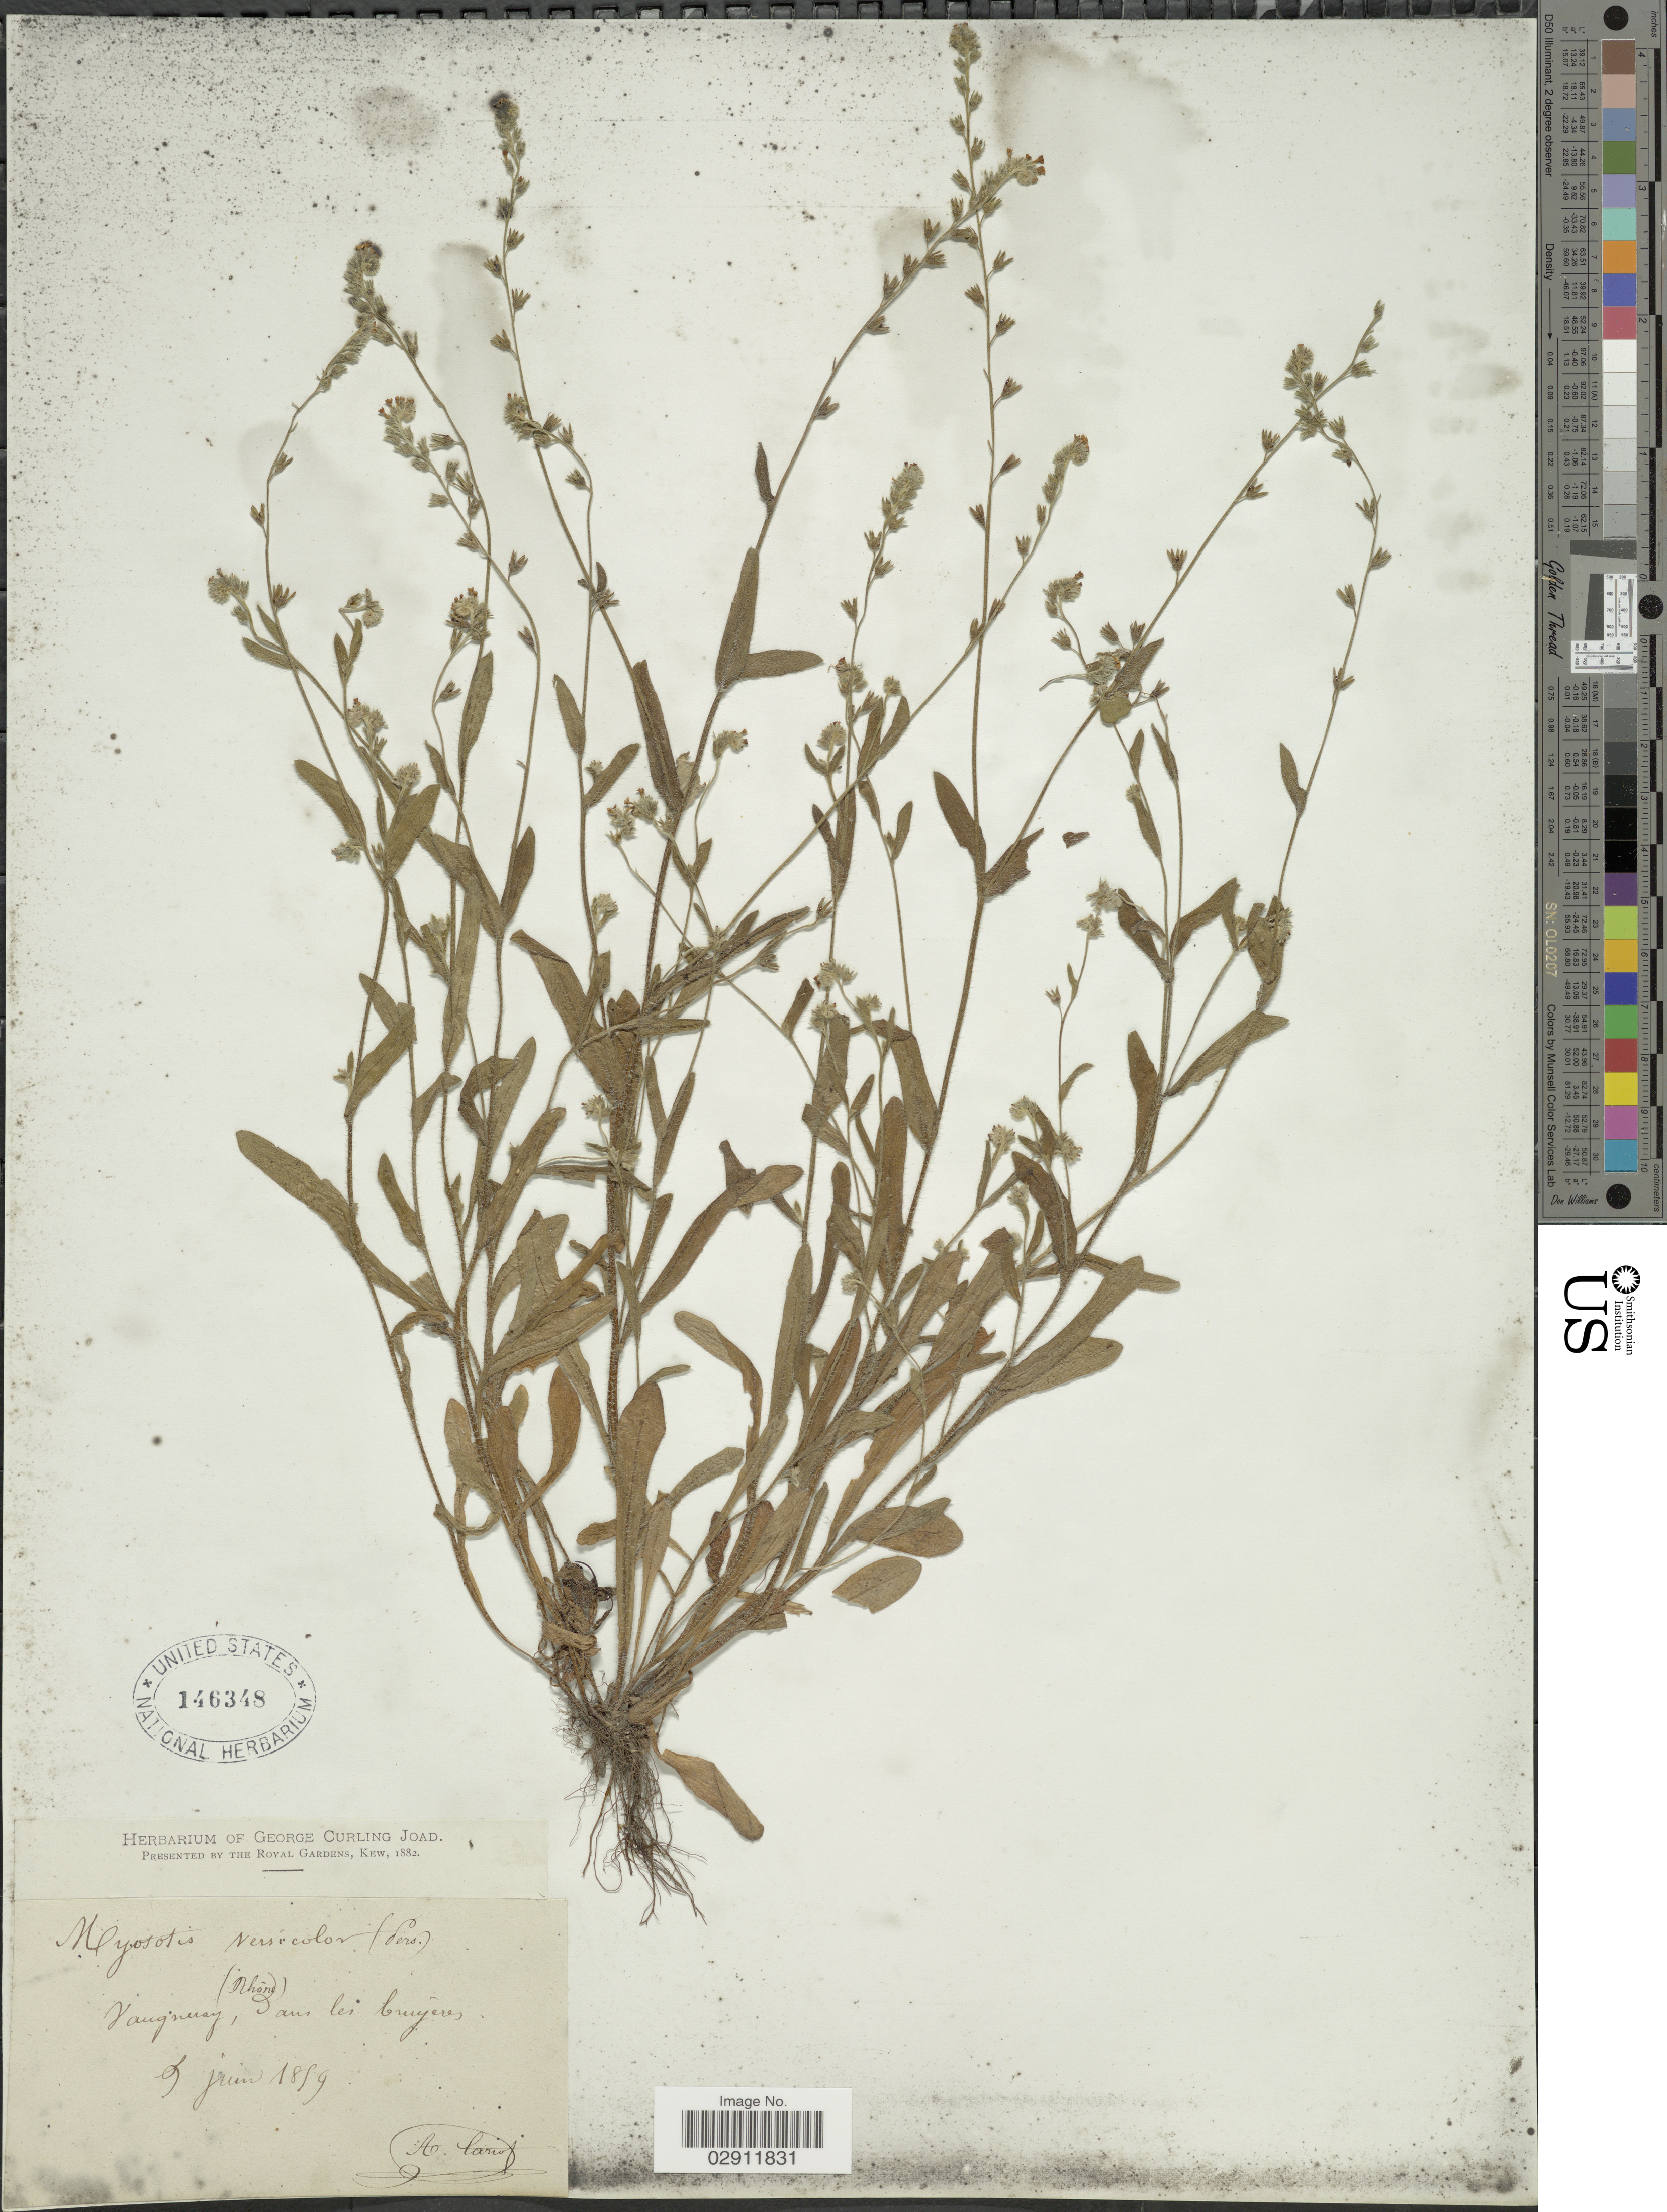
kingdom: Plantae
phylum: Tracheophyta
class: Magnoliopsida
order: Boraginales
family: Boraginaceae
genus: Myosotis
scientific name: Myosotis versicolor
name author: Sm.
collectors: A. Cariot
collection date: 1859-06-09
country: France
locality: (Rhone). Vaugneray, dans les bruyères.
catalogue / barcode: US 146348